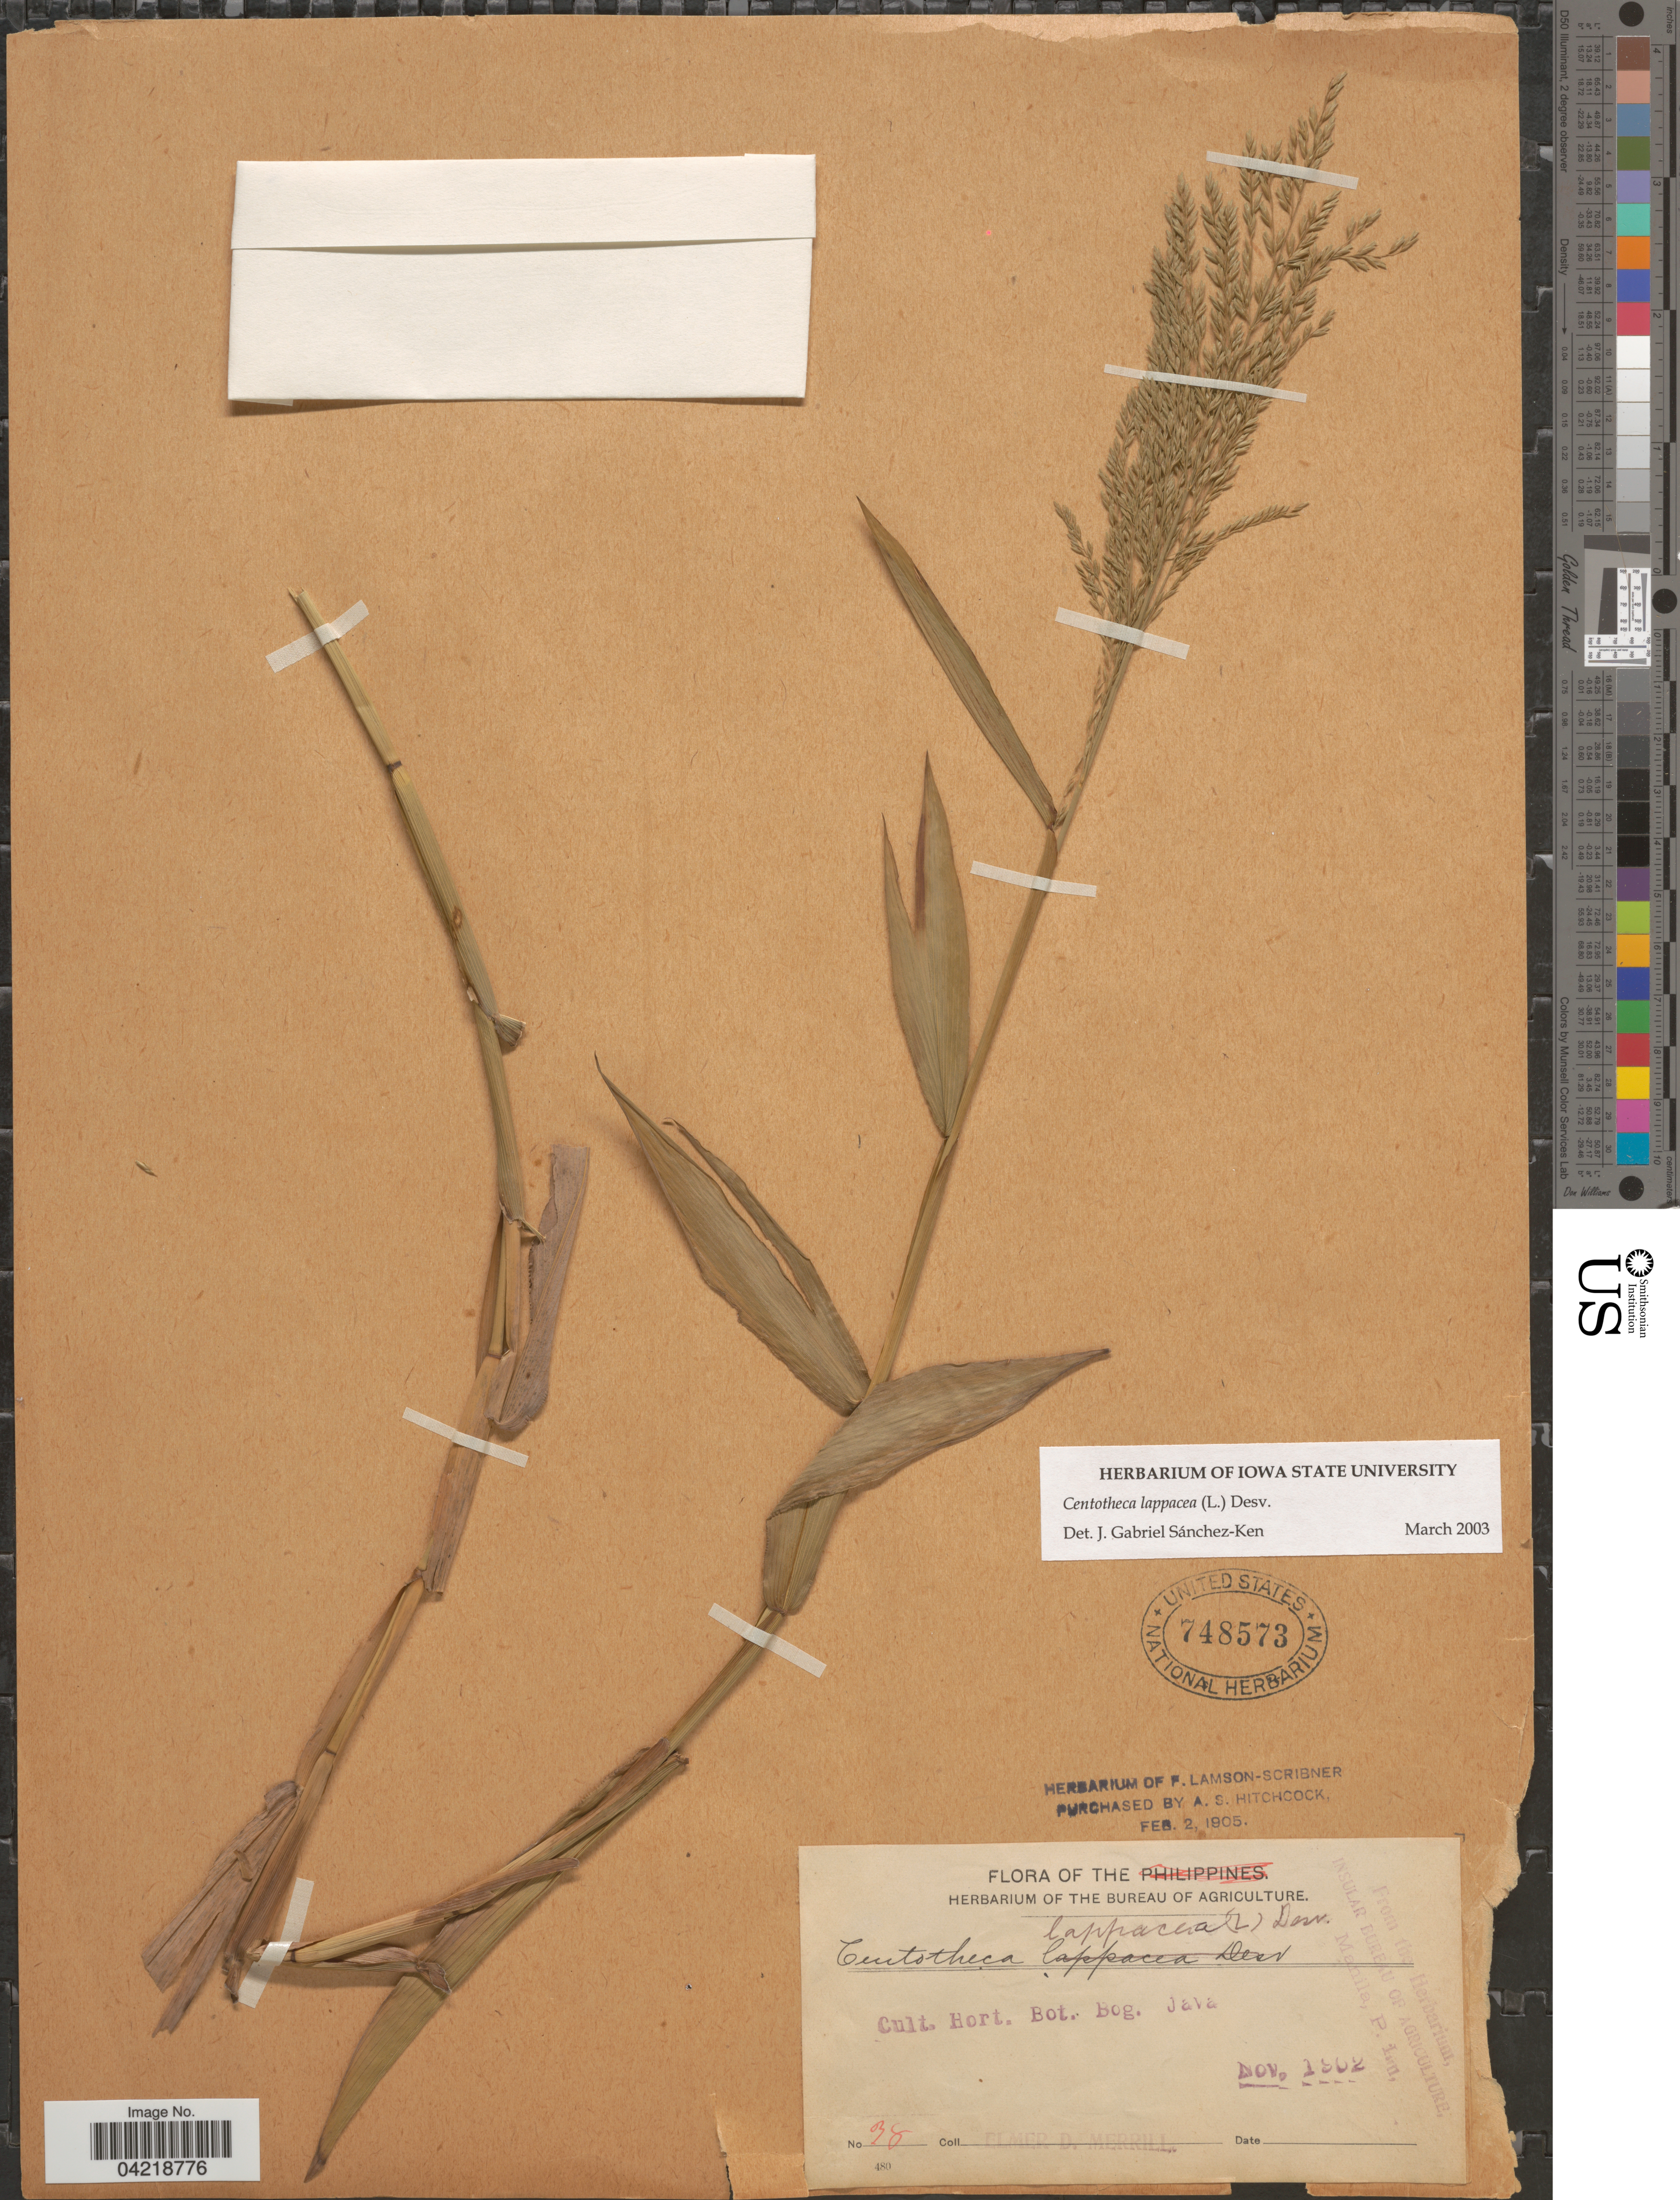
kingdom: Plantae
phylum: Tracheophyta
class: Liliopsida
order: Poales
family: Poaceae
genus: Centotheca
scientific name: Centotheca lappacea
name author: (L.) Desv.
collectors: E. D. Merrill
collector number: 38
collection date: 1902-11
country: Indonesia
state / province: Java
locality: Cult. Hort. Bot. Bog.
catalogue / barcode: US 748573